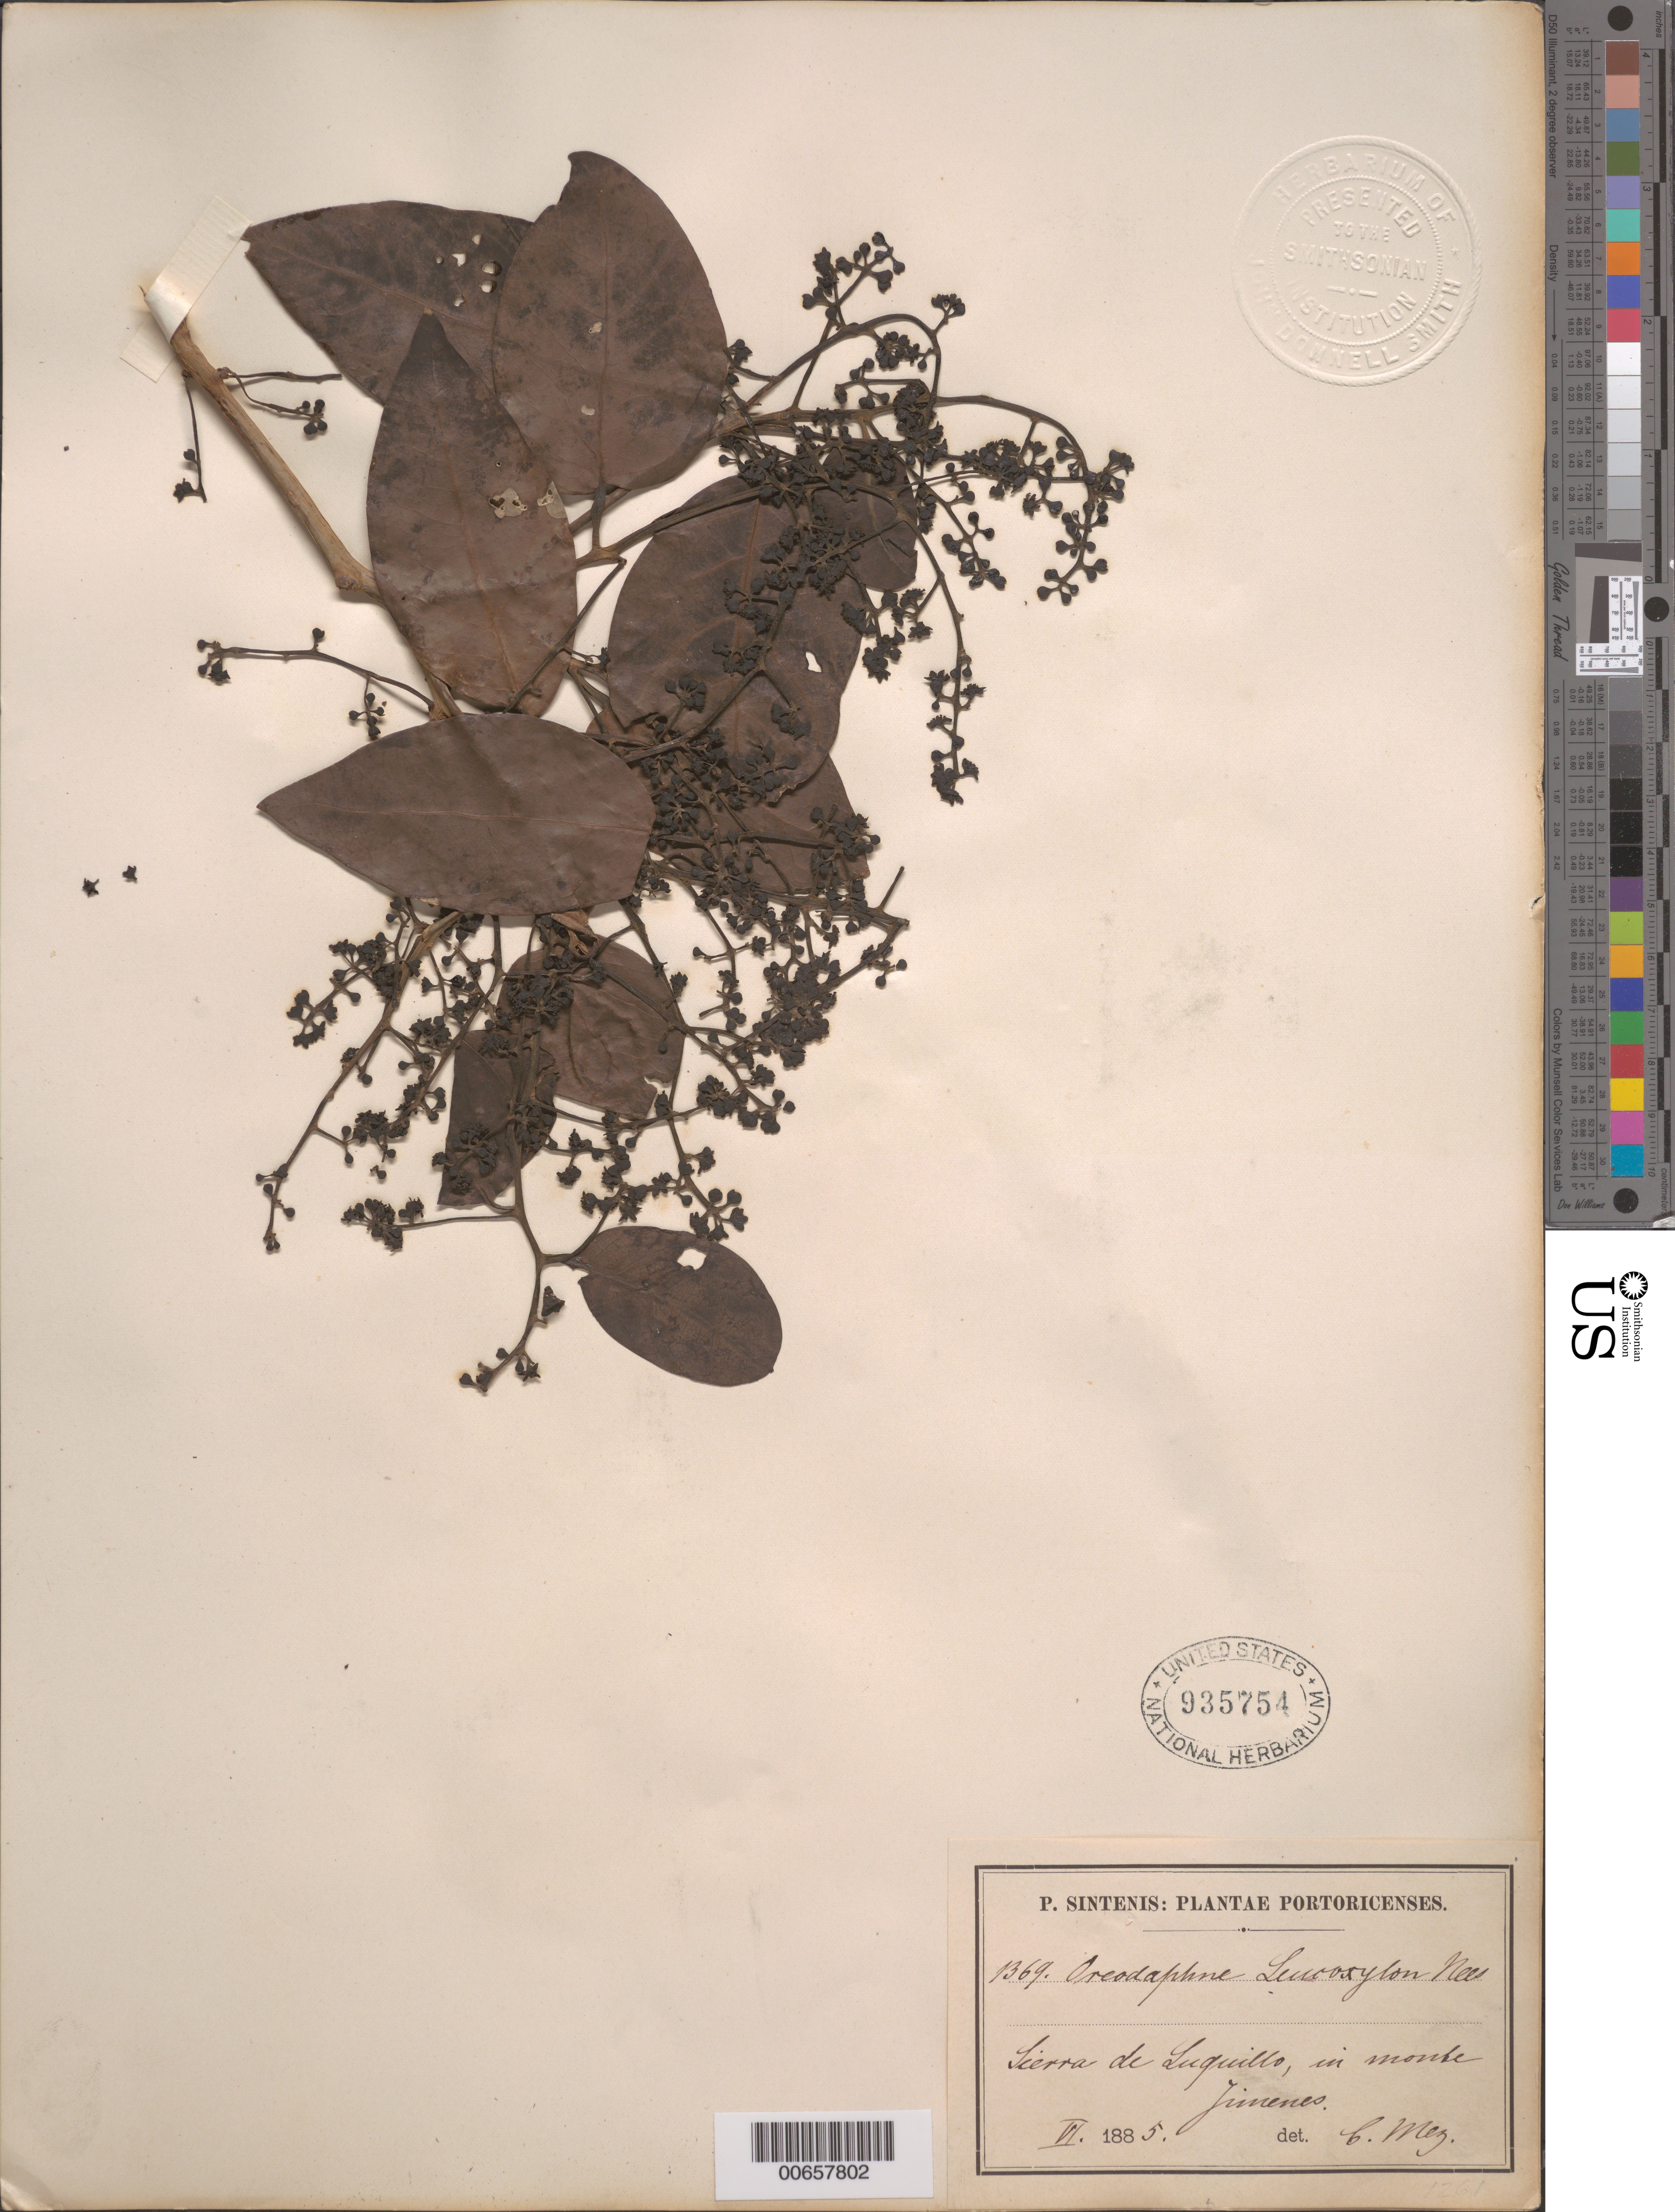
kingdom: Plantae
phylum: Tracheophyta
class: Magnoliopsida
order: Laurales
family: Lauraceae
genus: Ocotea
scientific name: Ocotea leucoxylon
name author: (Sw.) Laness.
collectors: P. Sintenis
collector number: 1369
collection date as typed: Jun 1885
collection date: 1885-06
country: Puerto Rico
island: Greater Antilles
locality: Sierra de Luquillo, in monte Jimenes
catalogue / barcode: US 935754